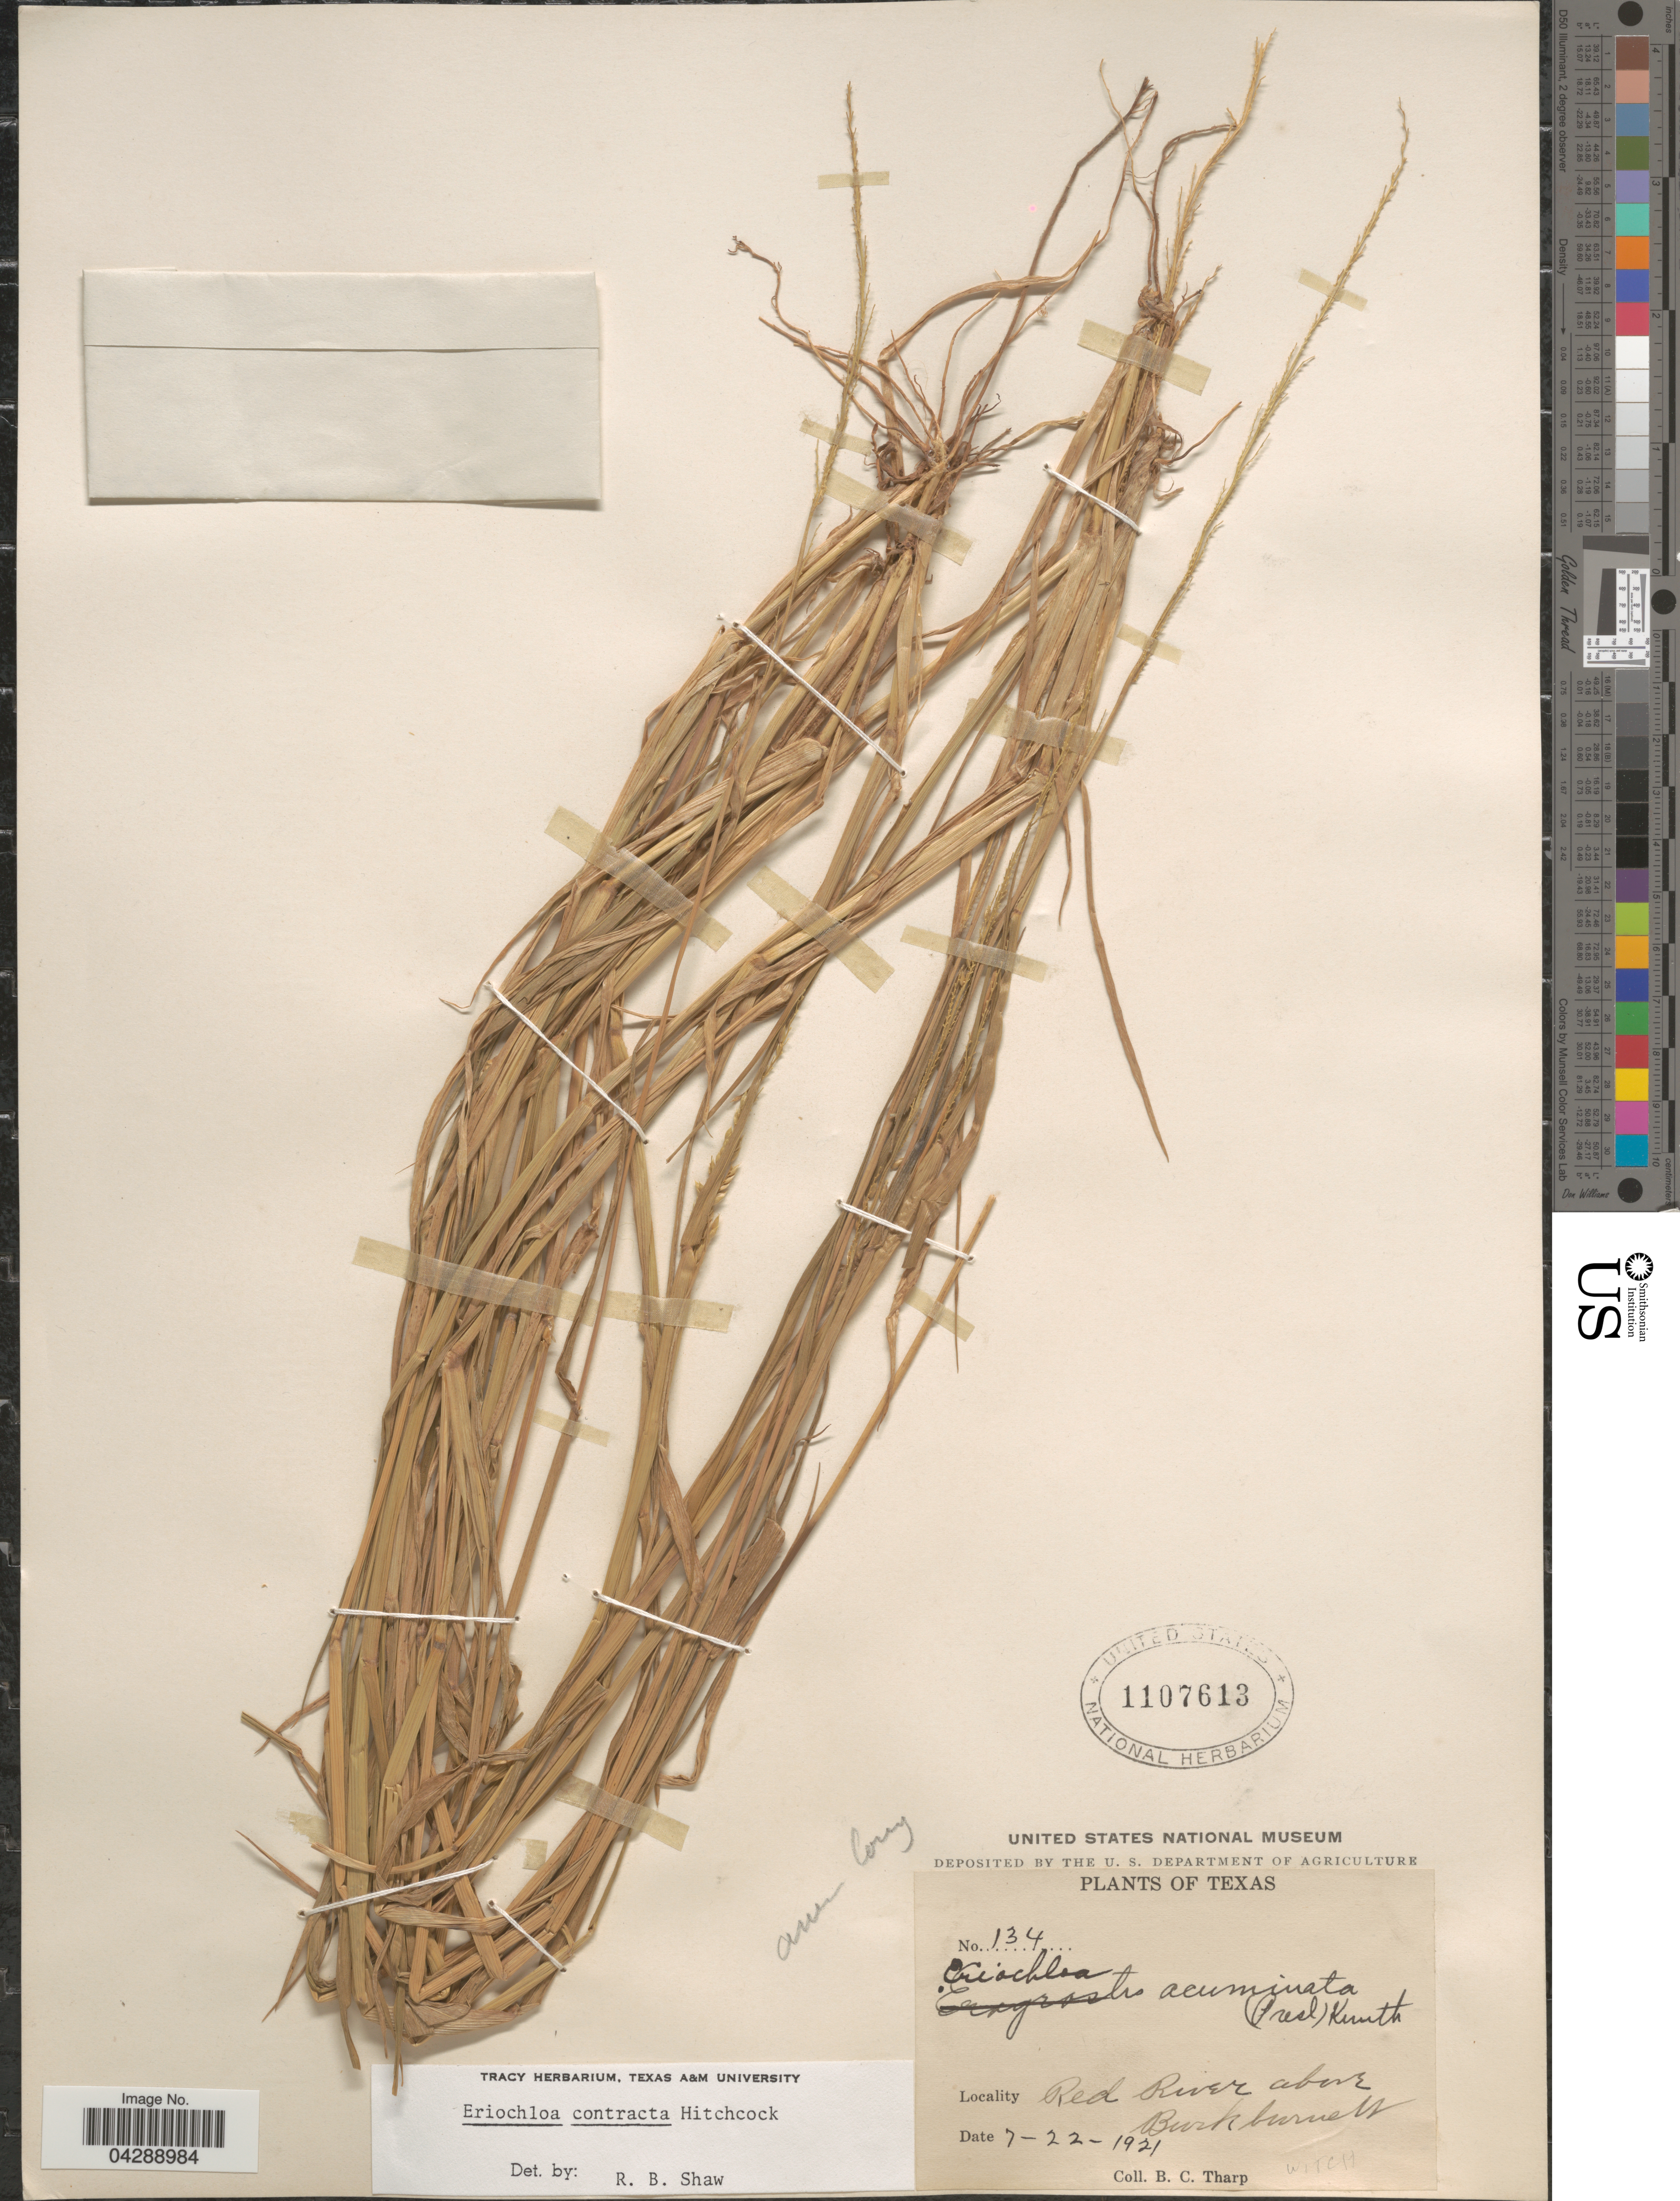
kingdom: Plantae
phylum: Tracheophyta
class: Liliopsida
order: Poales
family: Poaceae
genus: Eriochloa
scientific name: Eriochloa contracta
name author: Hitchc.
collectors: B. C. Tharp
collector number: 134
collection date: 1921-07-22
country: United States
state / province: Texas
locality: Red River above Burk burnett.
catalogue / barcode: US 1107613